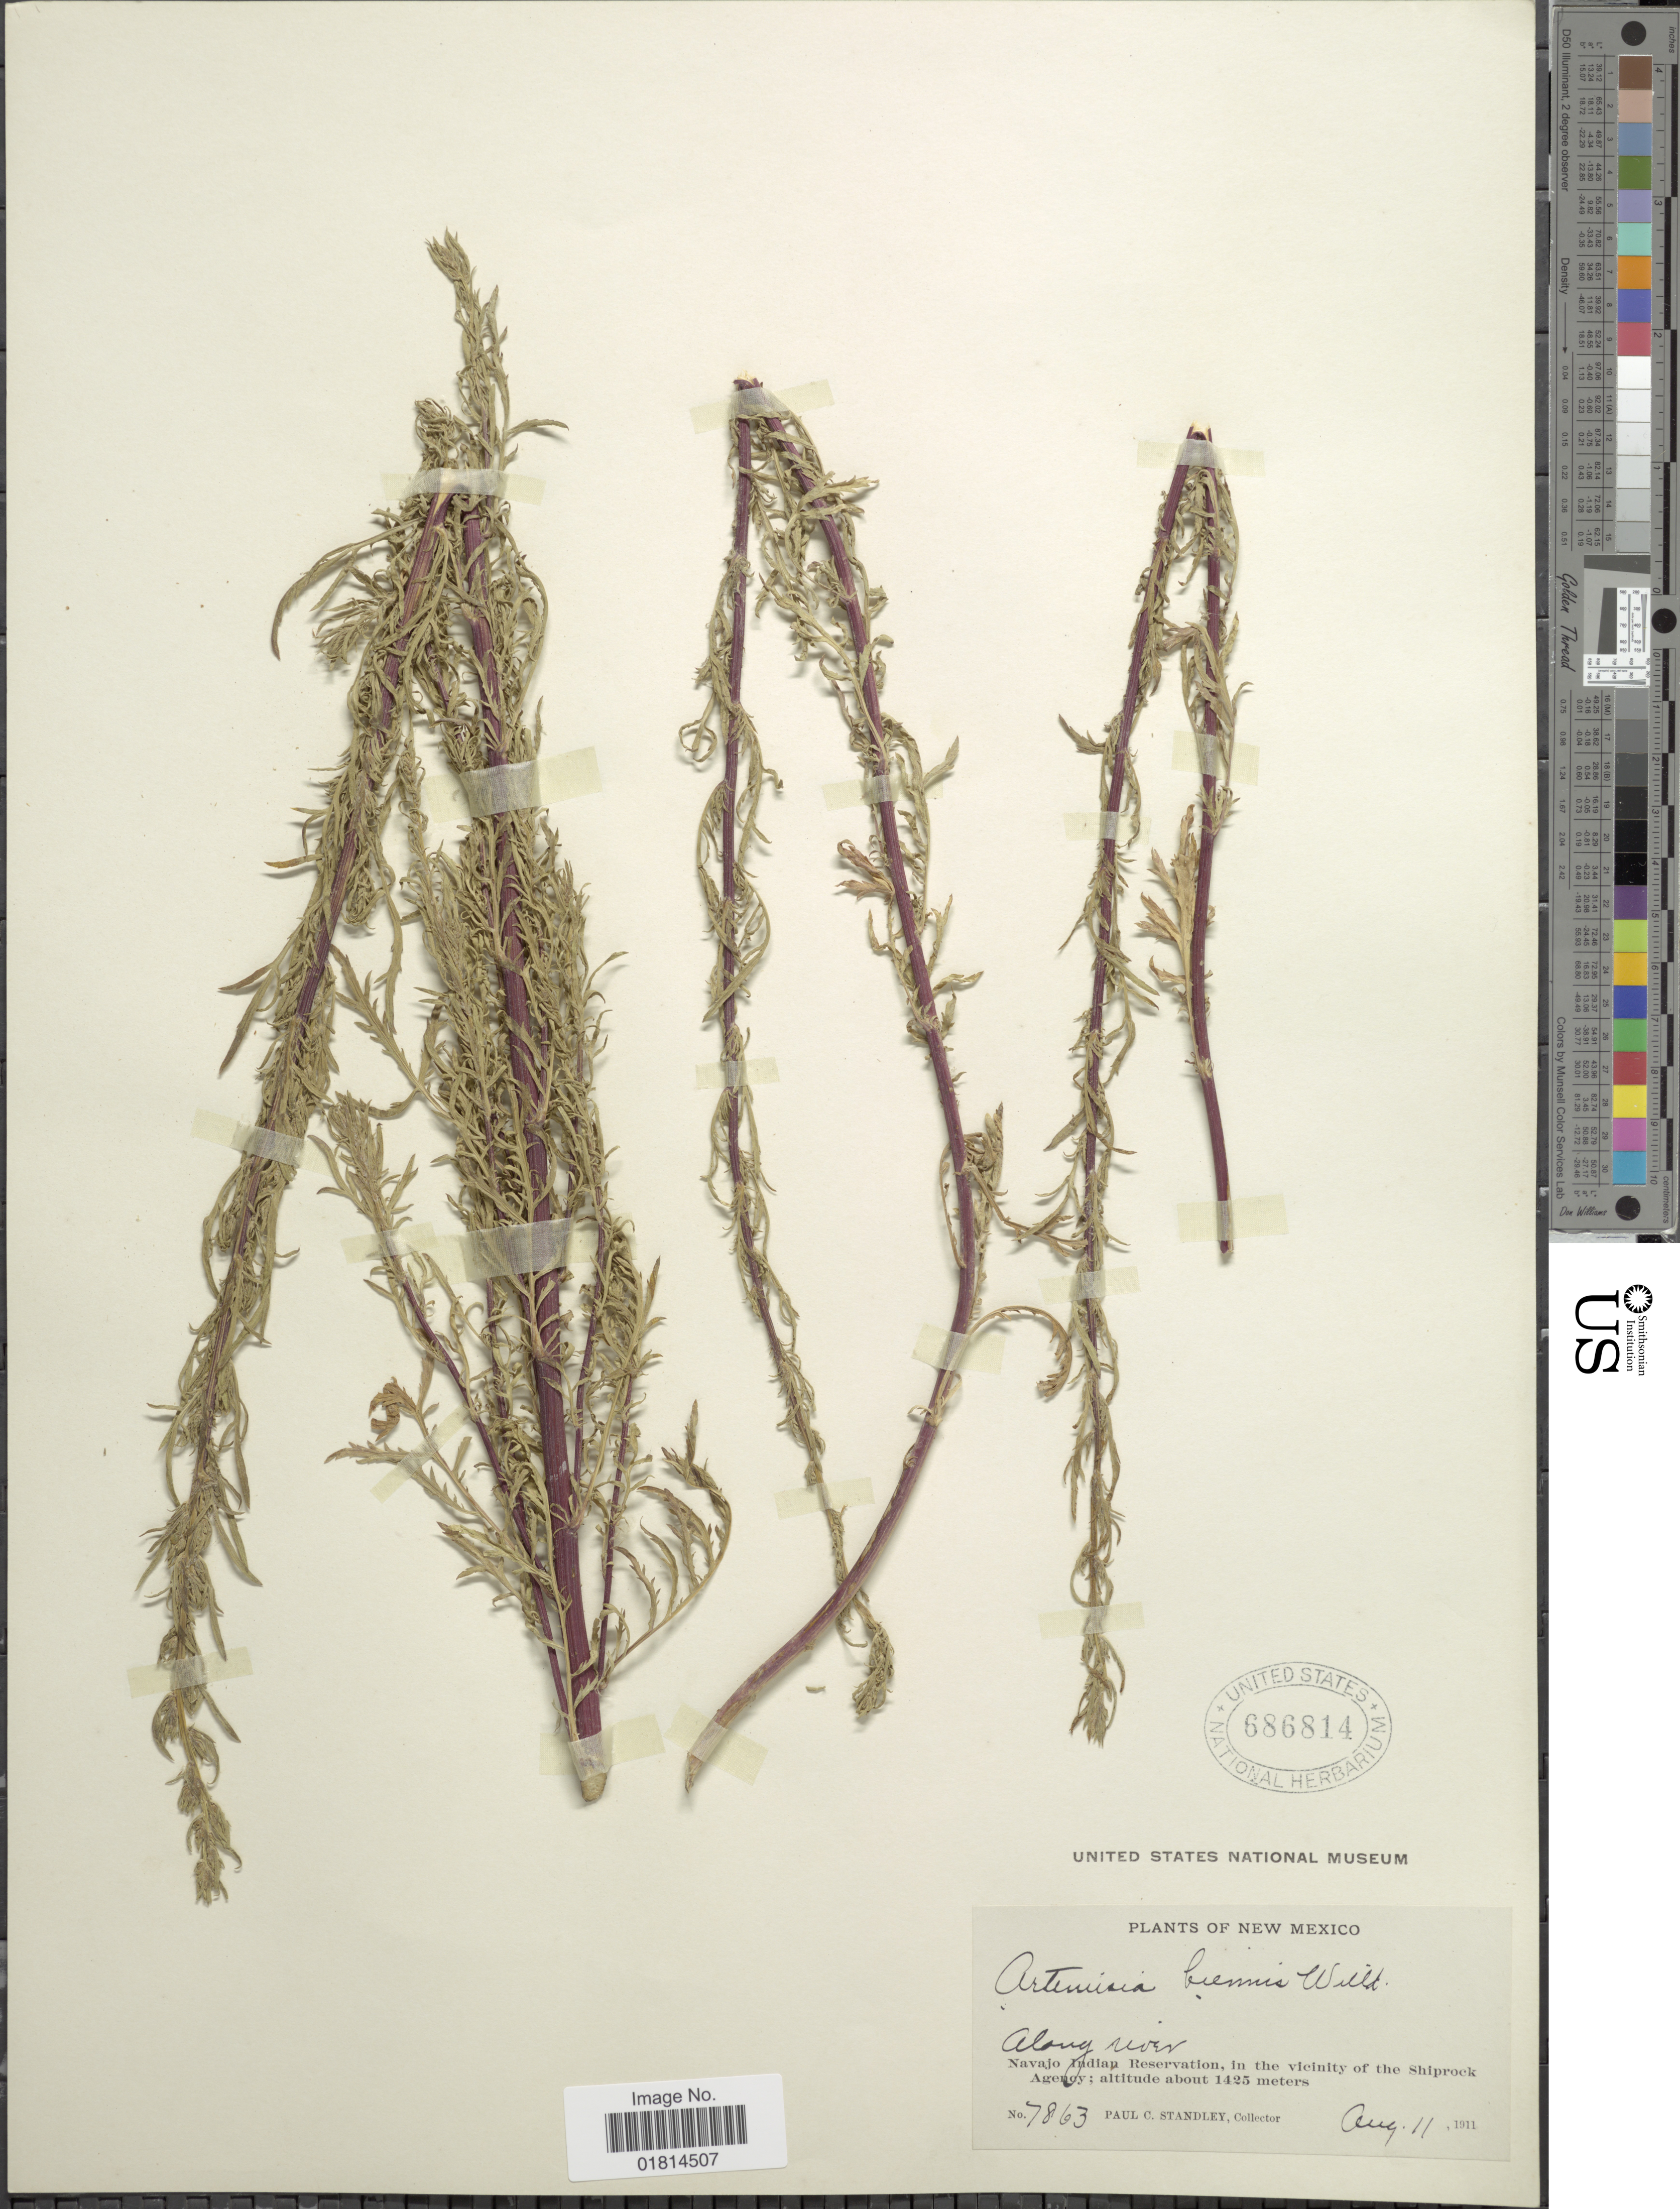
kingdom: Plantae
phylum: Tracheophyta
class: Magnoliopsida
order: Asterales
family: Asteraceae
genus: Artemisia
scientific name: Artemisia biennis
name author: Willd.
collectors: P. C. Standley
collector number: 7863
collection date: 1911-08-11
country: United States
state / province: New Mexico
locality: Along river. Navajo Indian Reservation, in the vicinity of the Shiprock Agency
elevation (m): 1425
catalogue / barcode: US 686814